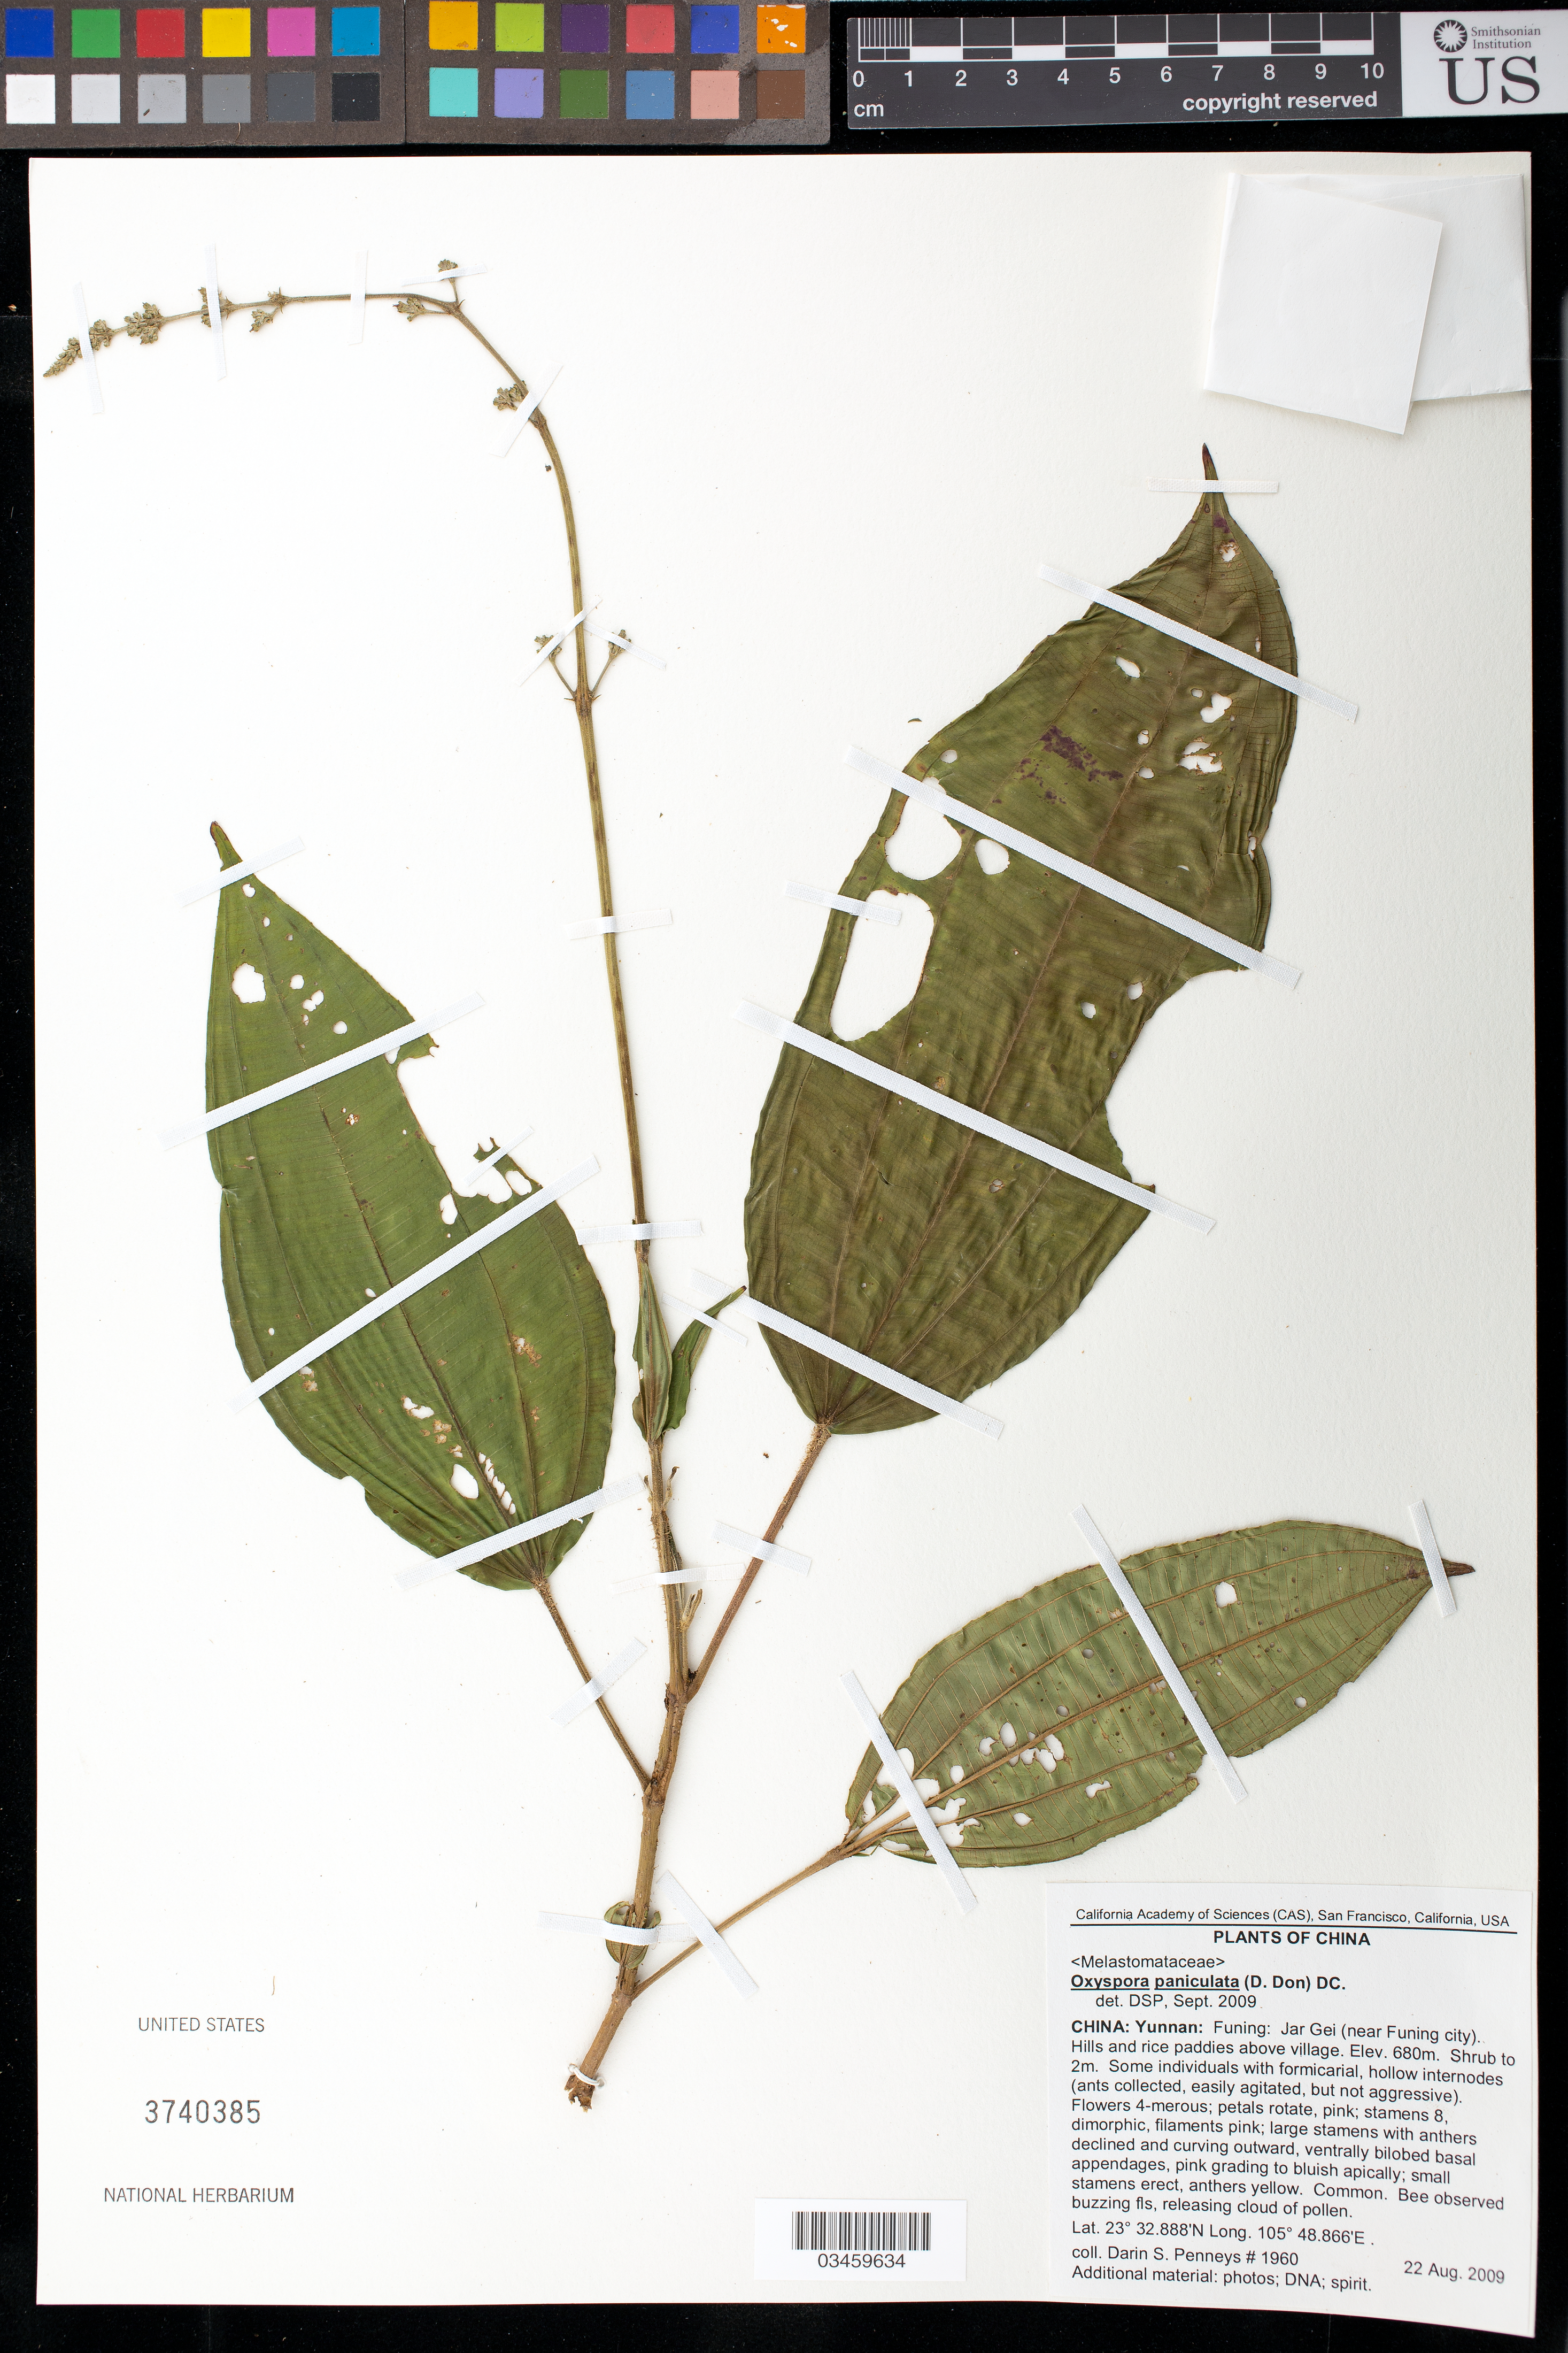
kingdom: Plantae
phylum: Tracheophyta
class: Magnoliopsida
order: Myrtales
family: Melastomataceae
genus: Oxyspora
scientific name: Oxyspora paniculata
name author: (D. Don) DC.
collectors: D. S. Penneys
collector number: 1960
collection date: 2009-08-22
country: China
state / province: Yunnan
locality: Funing, Jar Gei (near Funing city). Hills and rice paddies above village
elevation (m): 680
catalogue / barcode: US 3740385